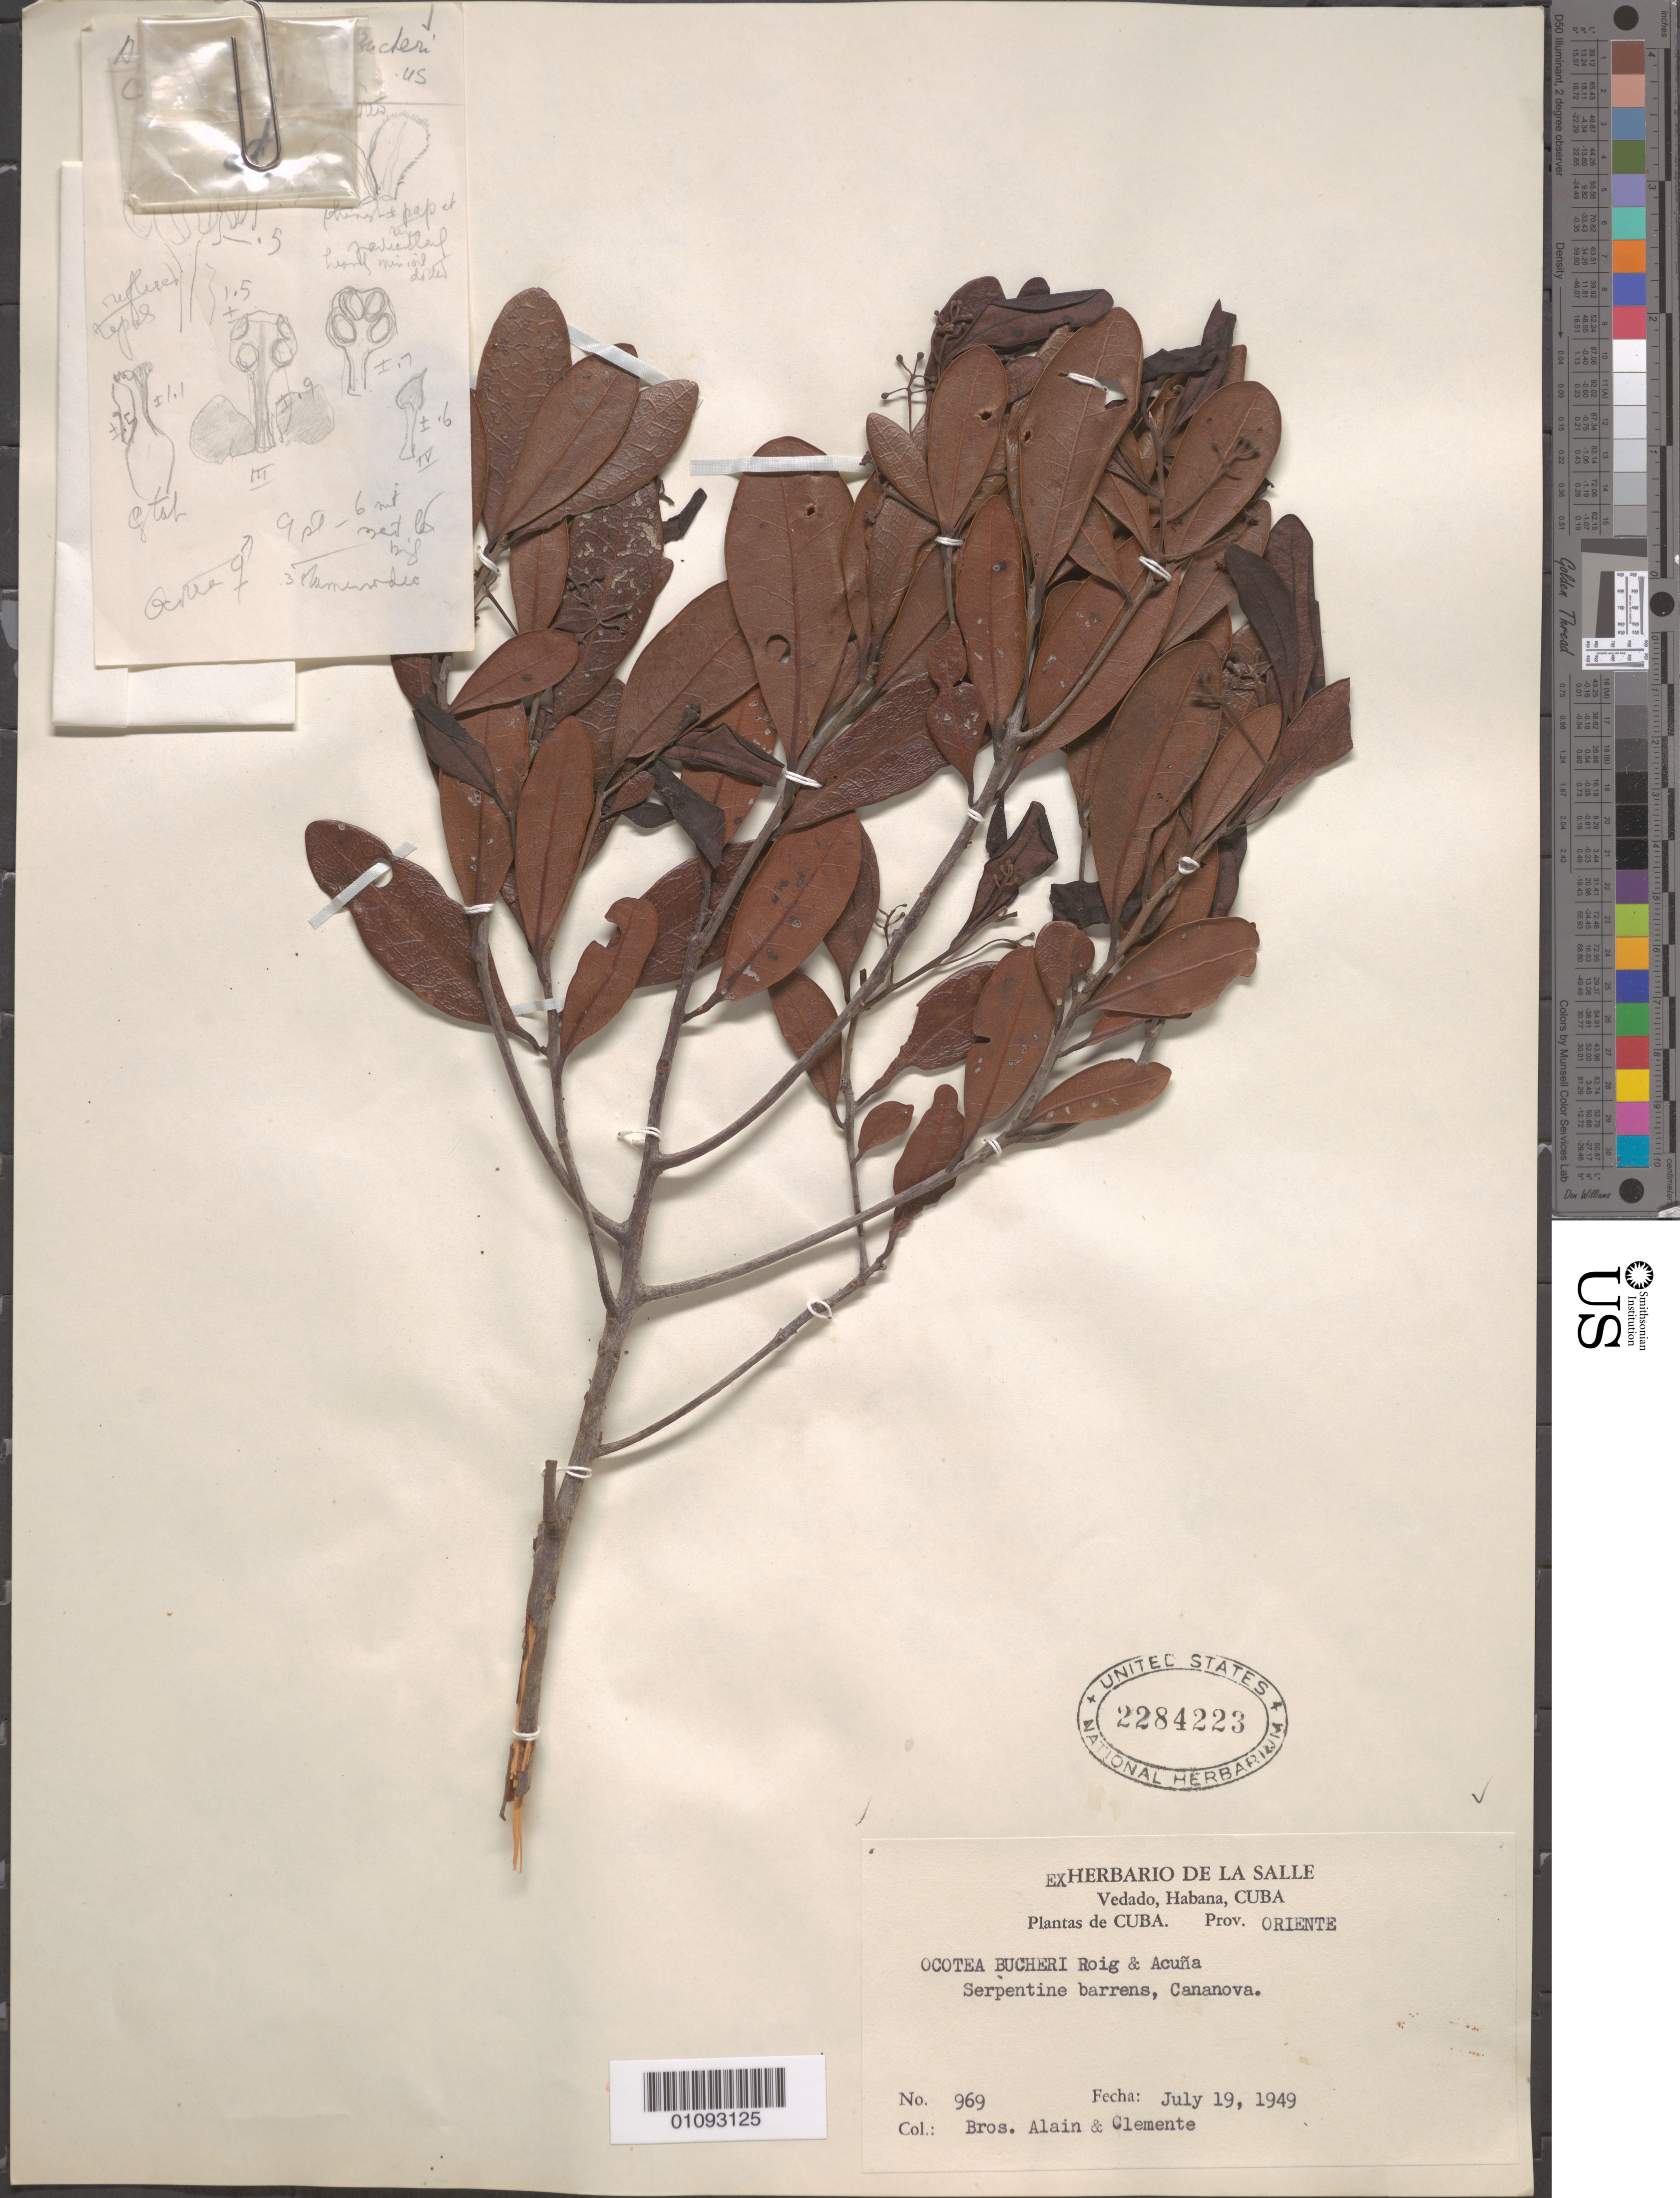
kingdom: Plantae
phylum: Tracheophyta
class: Magnoliopsida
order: Laurales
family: Lauraceae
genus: Ocotea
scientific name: Ocotea bucheri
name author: Roíg & Acuña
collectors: A. H. Liogier & Bro. Clemente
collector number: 969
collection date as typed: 19 Jul 1949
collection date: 1949-07-19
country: Cuba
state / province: Oriente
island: Cuba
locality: Serpentine barrens, Cananova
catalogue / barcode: US 2284223